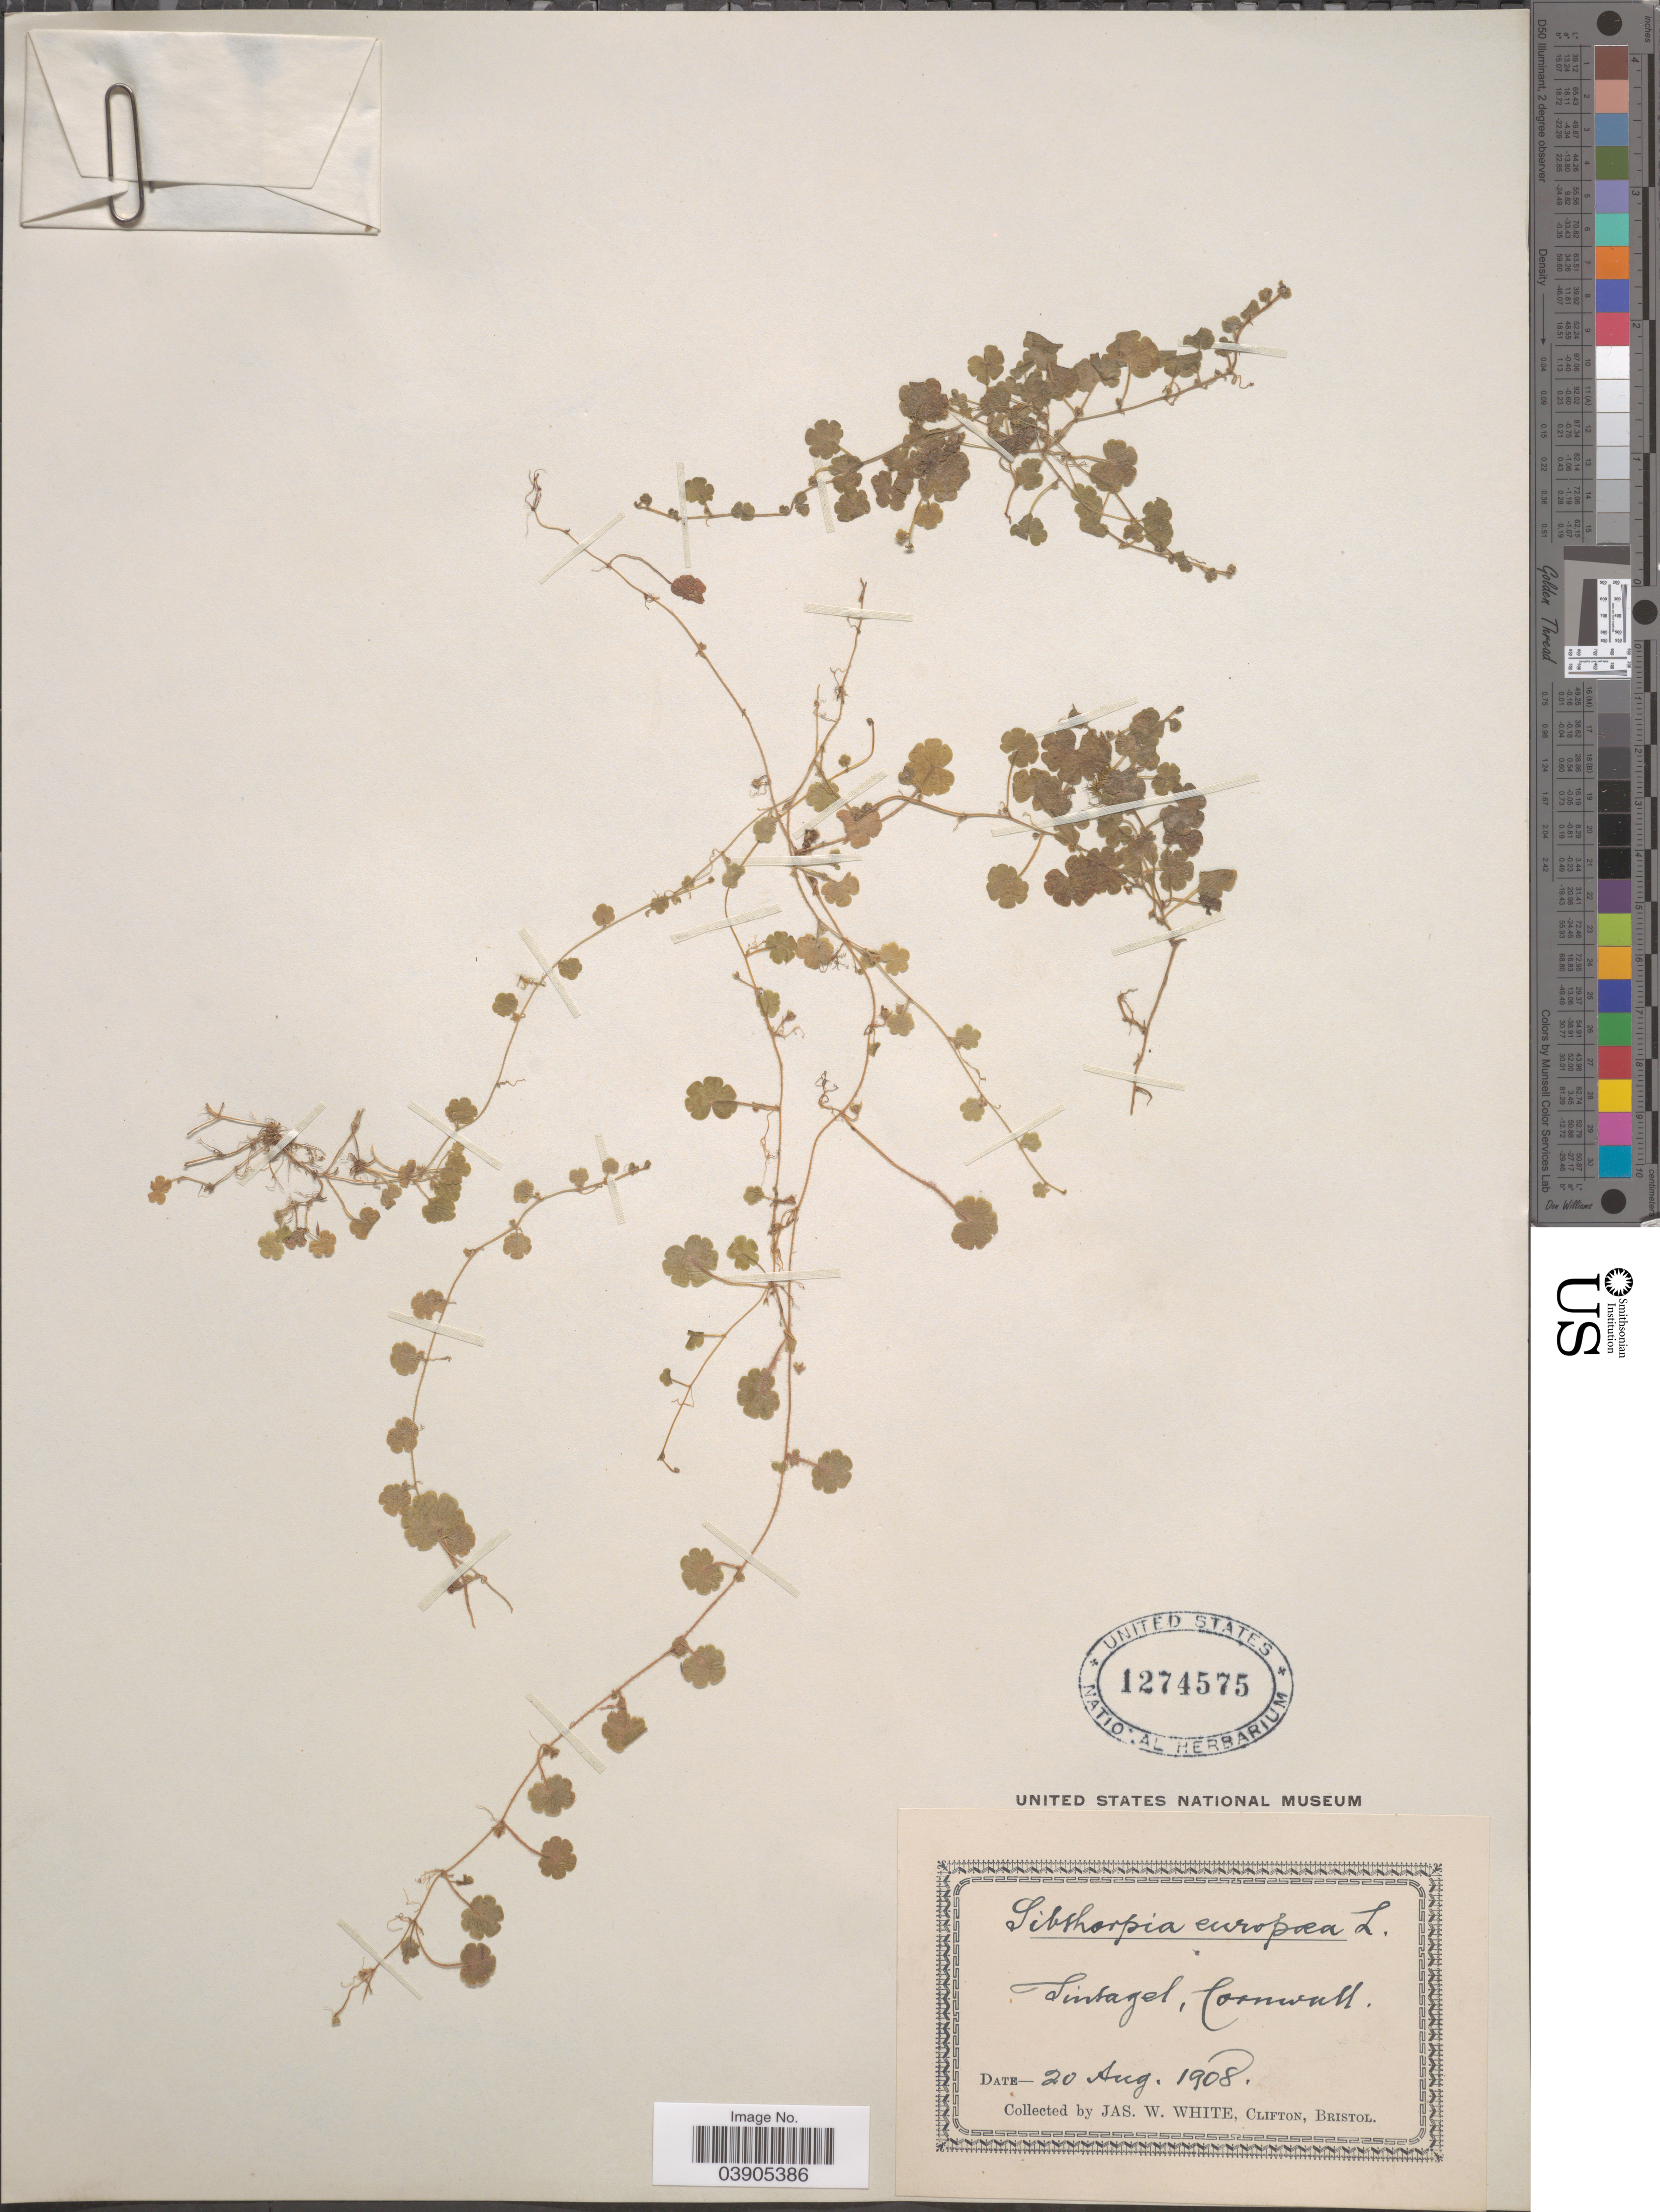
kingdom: Plantae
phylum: Tracheophyta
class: Magnoliopsida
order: Lamiales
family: Plantaginaceae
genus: Sibthorpia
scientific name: Sibthorpia europaea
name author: L.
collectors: J. W. White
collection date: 1908-08-20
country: United Kingdom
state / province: England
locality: Sintagel, Cornwall.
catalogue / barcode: US 1274575